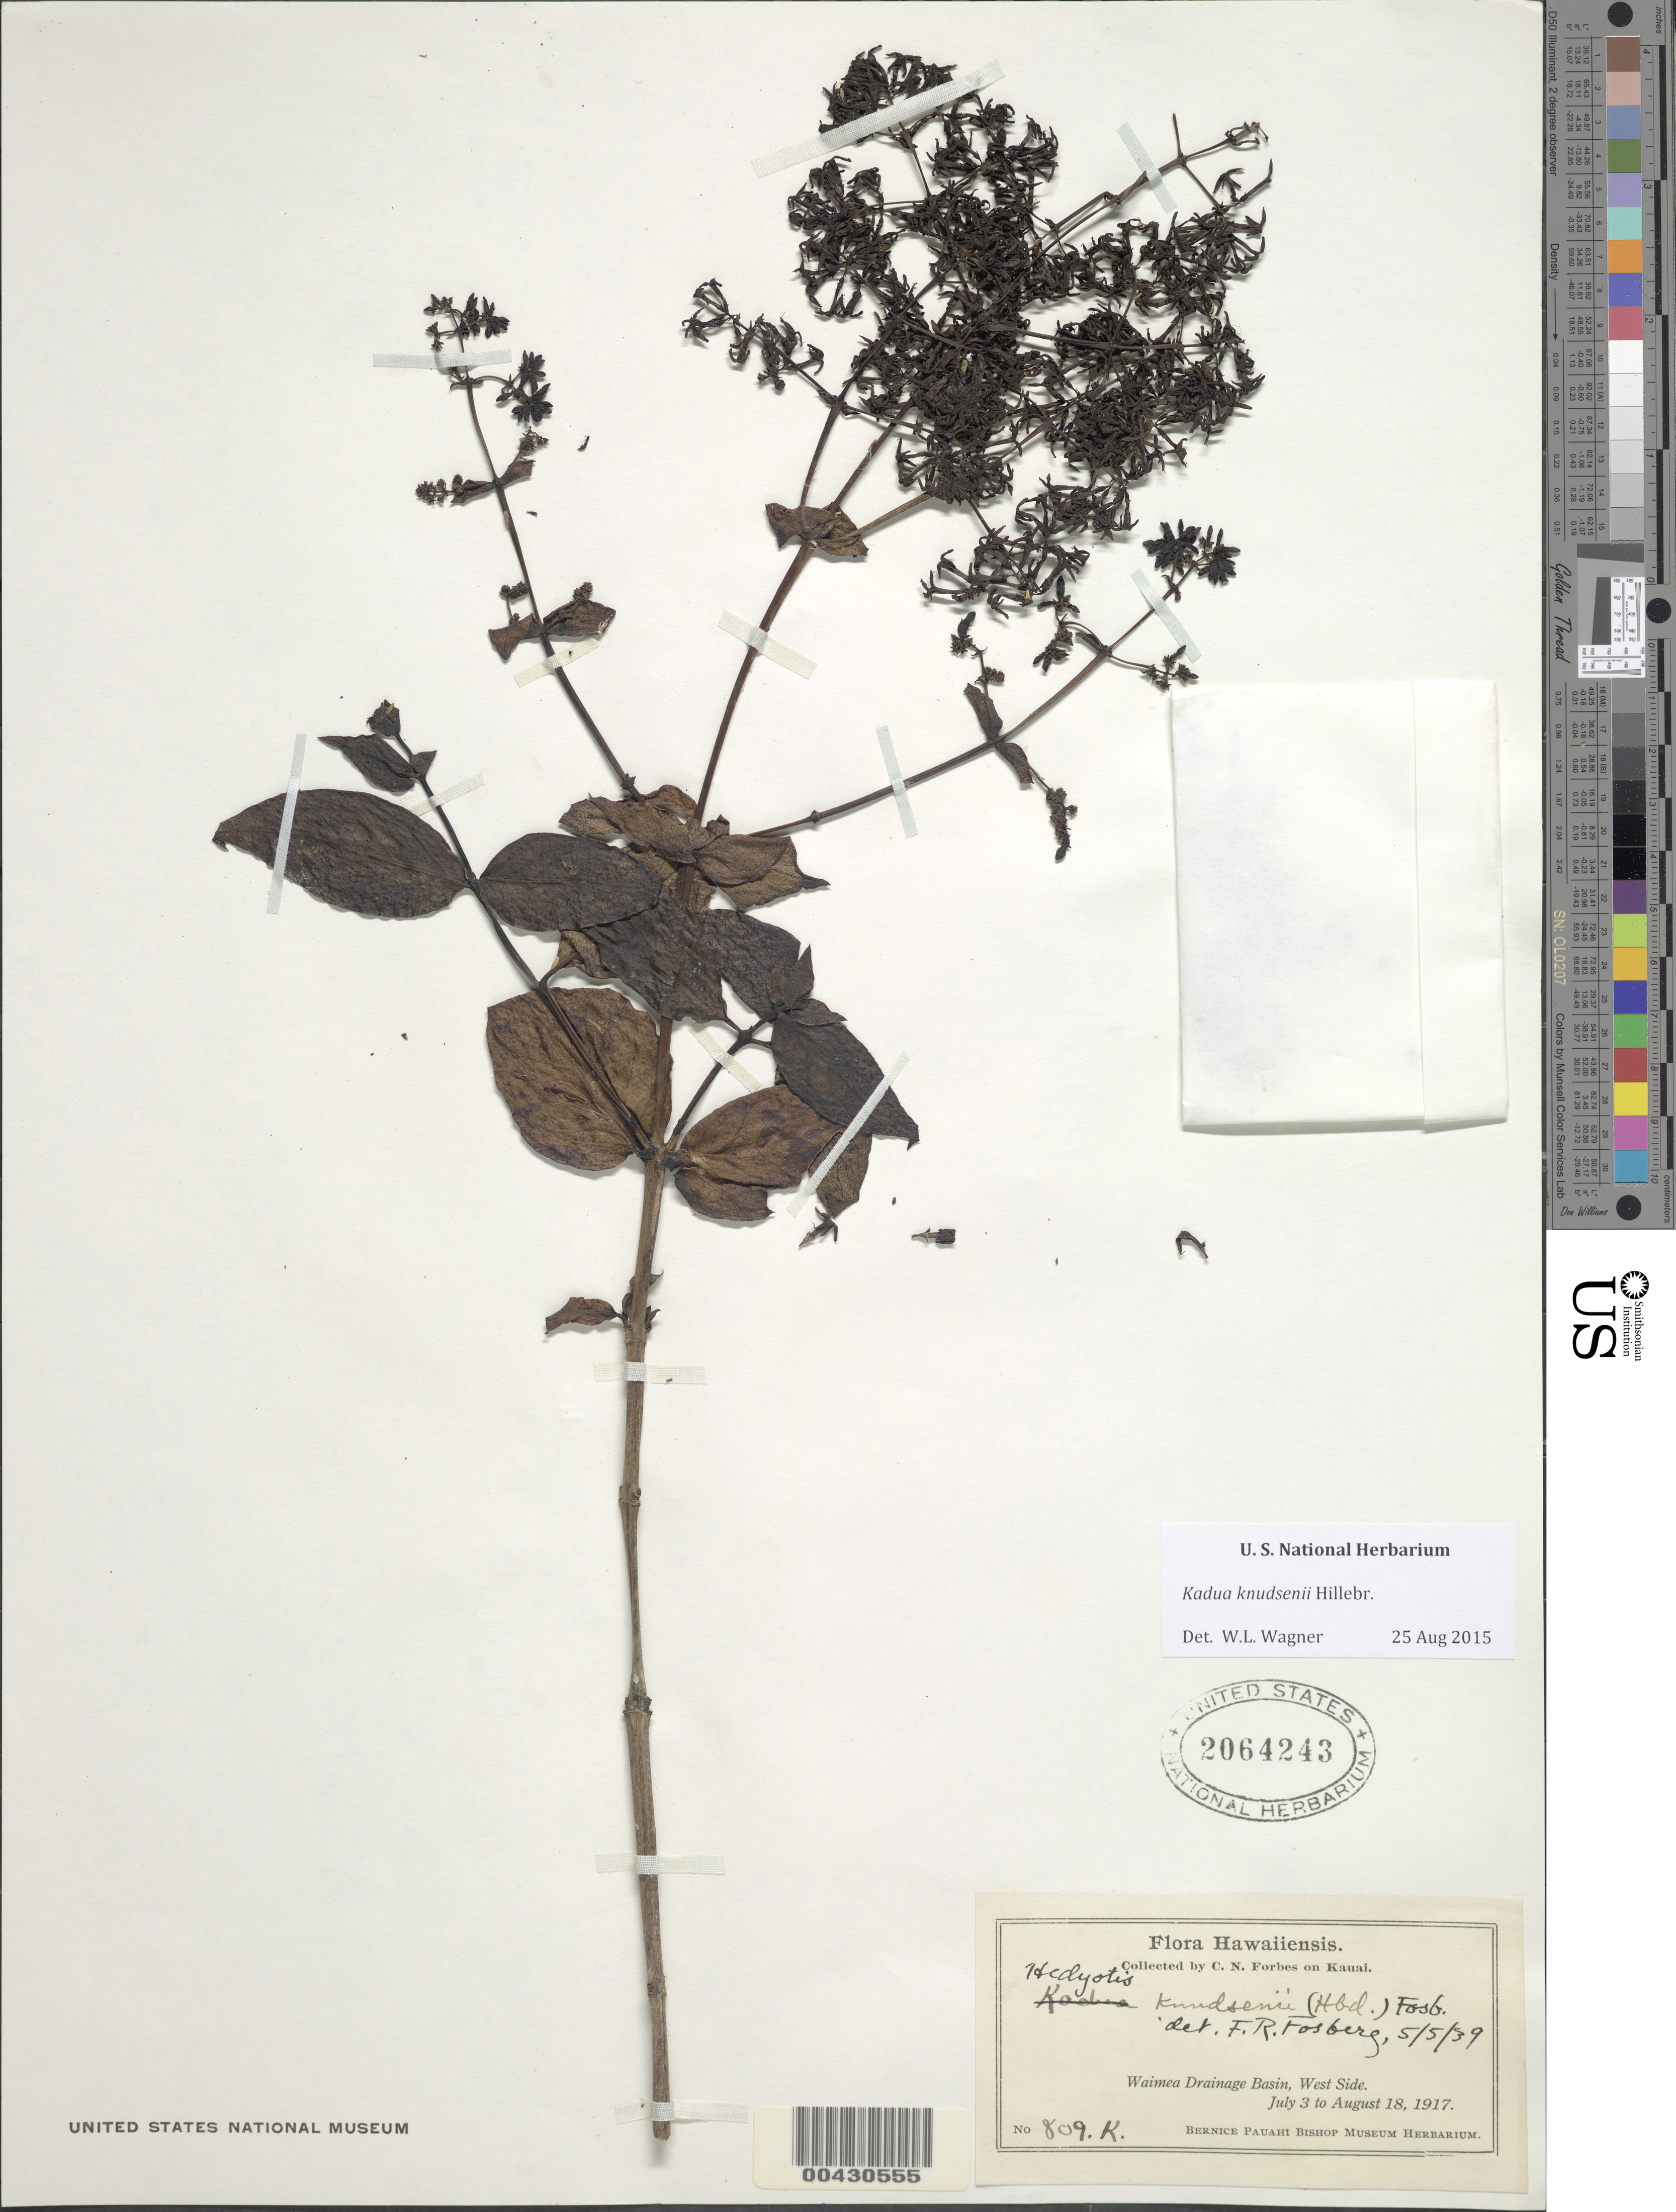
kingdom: Plantae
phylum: Tracheophyta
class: Magnoliopsida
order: Gentianales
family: Rubiaceae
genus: Kadua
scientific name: Kadua knudsenii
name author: Hillebr.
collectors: C. N. Forbes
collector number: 809.K.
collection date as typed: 3 Jul 1917 to 18 Aug 1917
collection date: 1917-07-03/1917-08-18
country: United States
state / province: Hawaii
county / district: Kauai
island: Kaua'i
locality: Waimea Drainage Basin, West Side.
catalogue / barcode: US 2064243